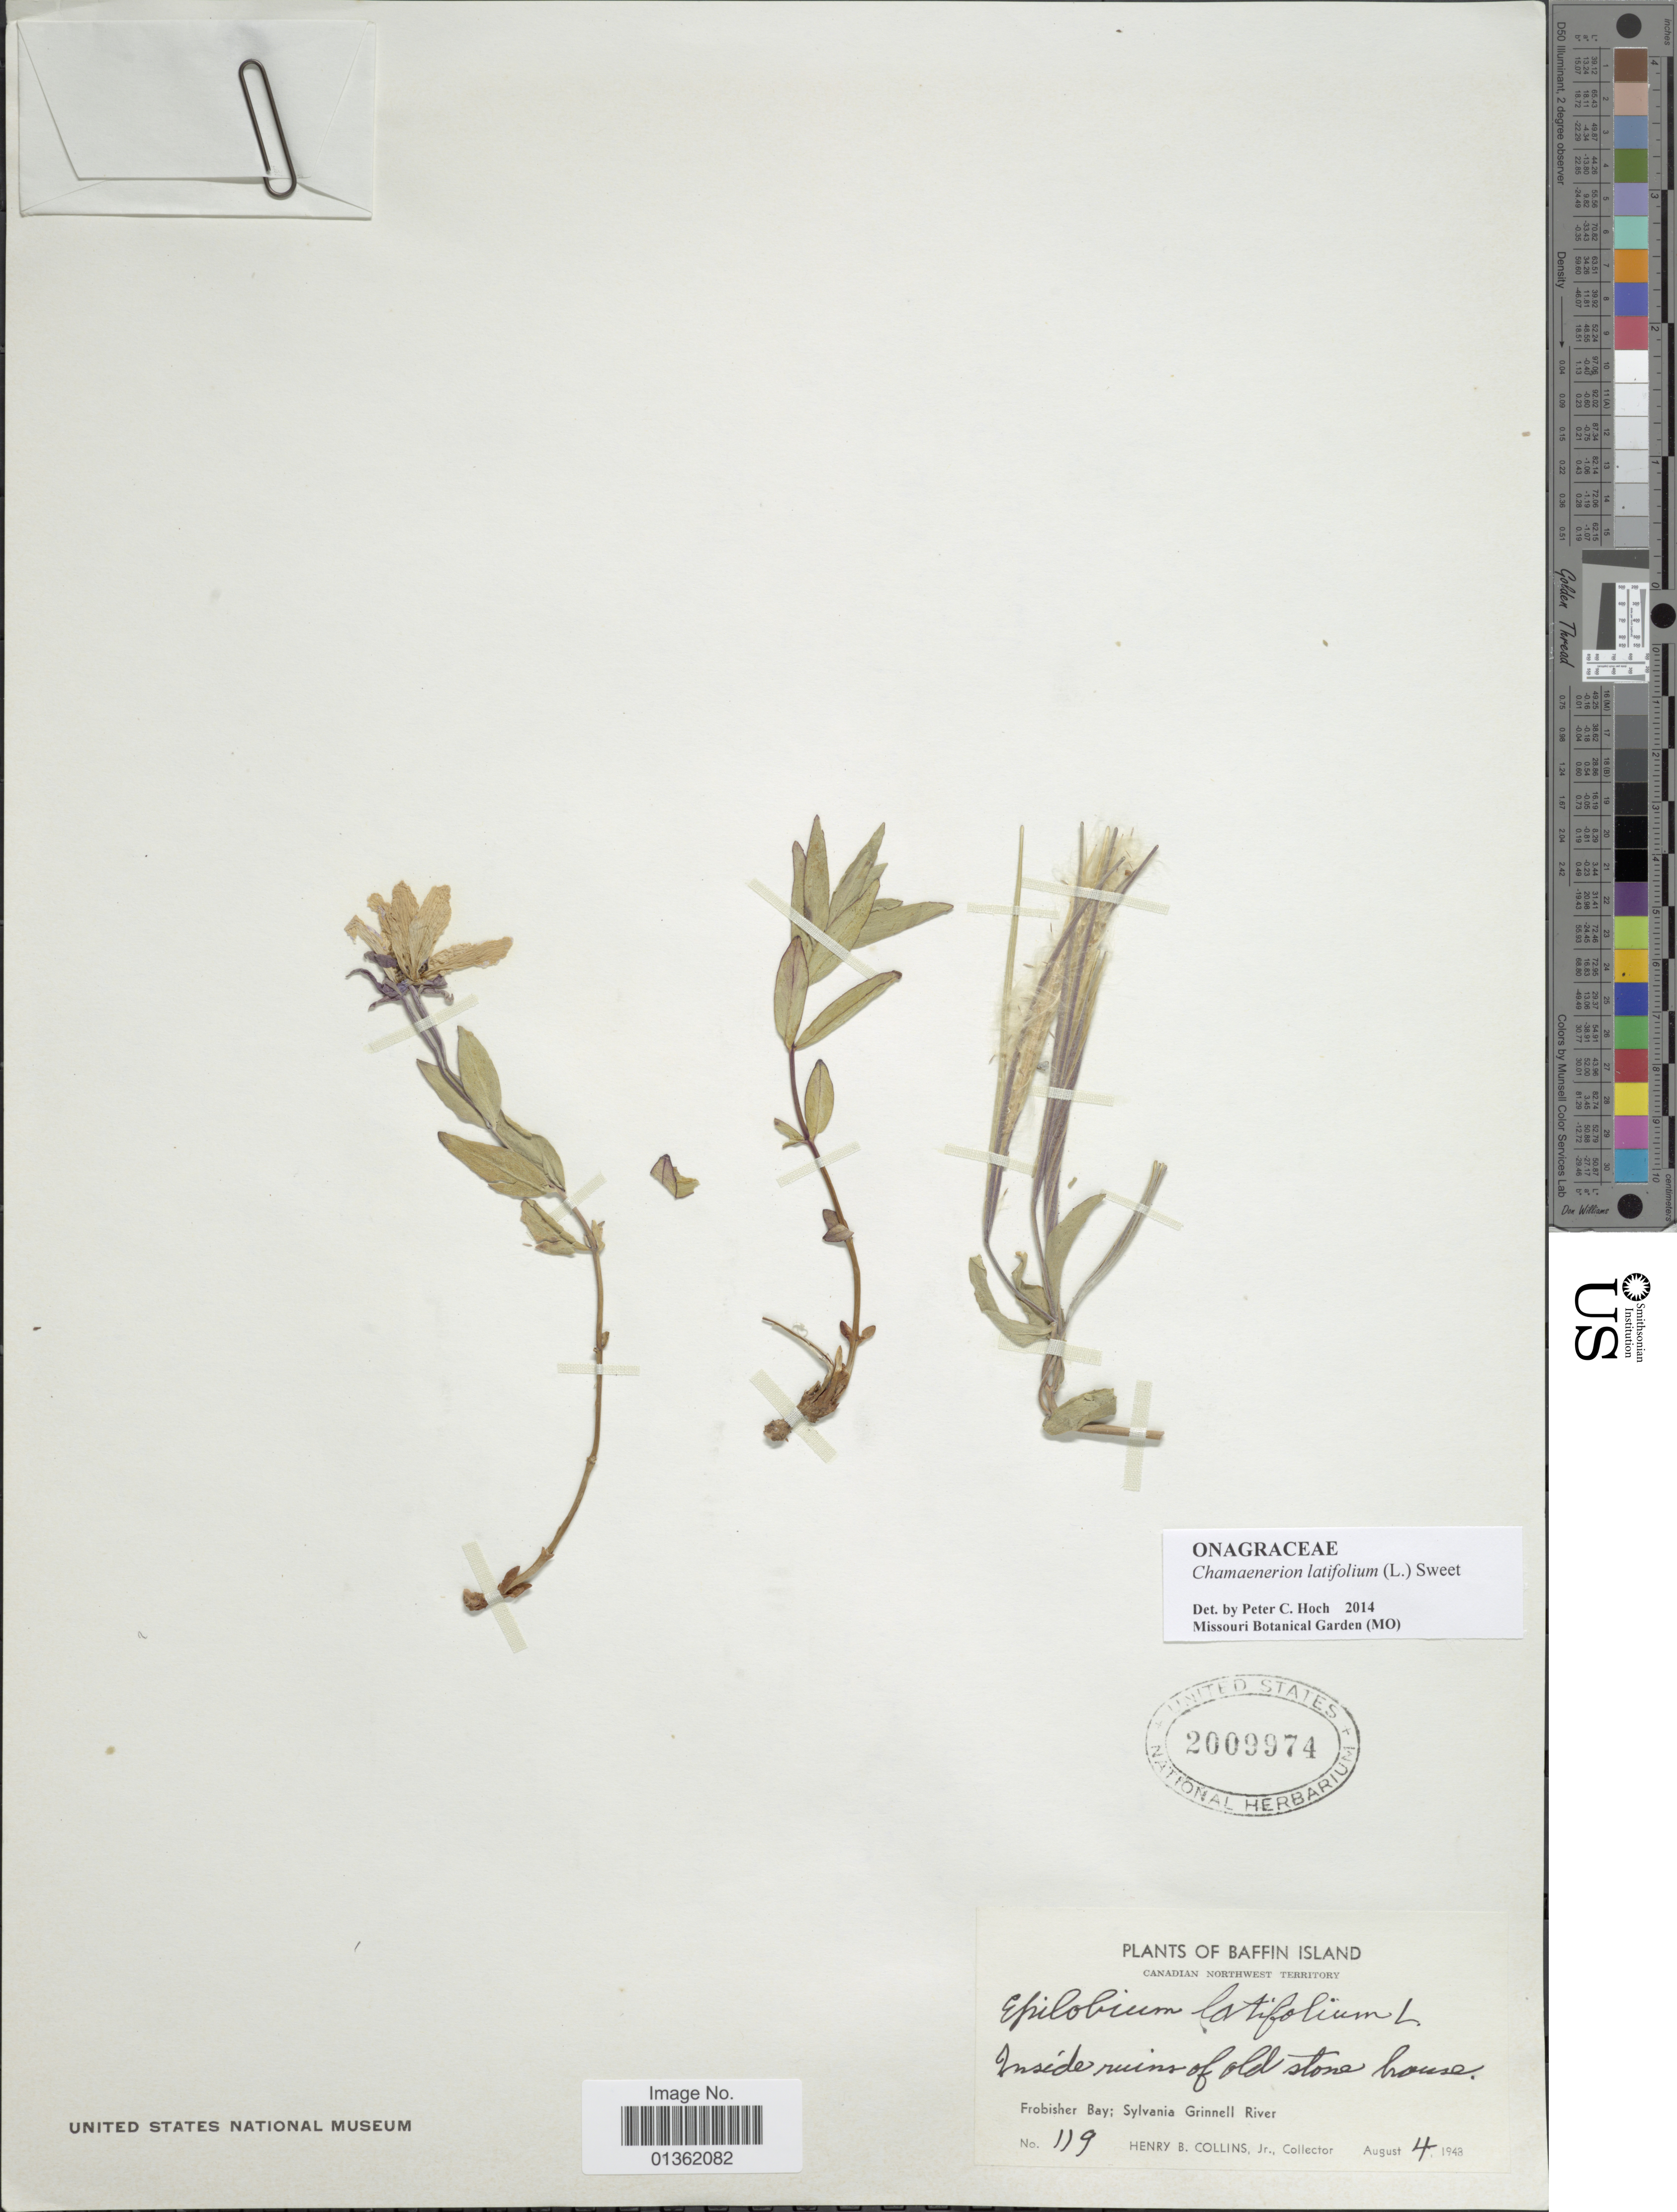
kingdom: Plantae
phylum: Tracheophyta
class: Magnoliopsida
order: Myrtales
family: Onagraceae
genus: Chamaenerion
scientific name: Chamaenerion latifolium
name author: (L.) Th. Fr. & Lange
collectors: H. Collins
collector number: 119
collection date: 1948-08-04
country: Canada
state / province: Northwest Territories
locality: Canadian Northwest Territory. Baffin Island. Frobisher Bay: Sylvania Grinnell River.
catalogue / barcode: US 2009974